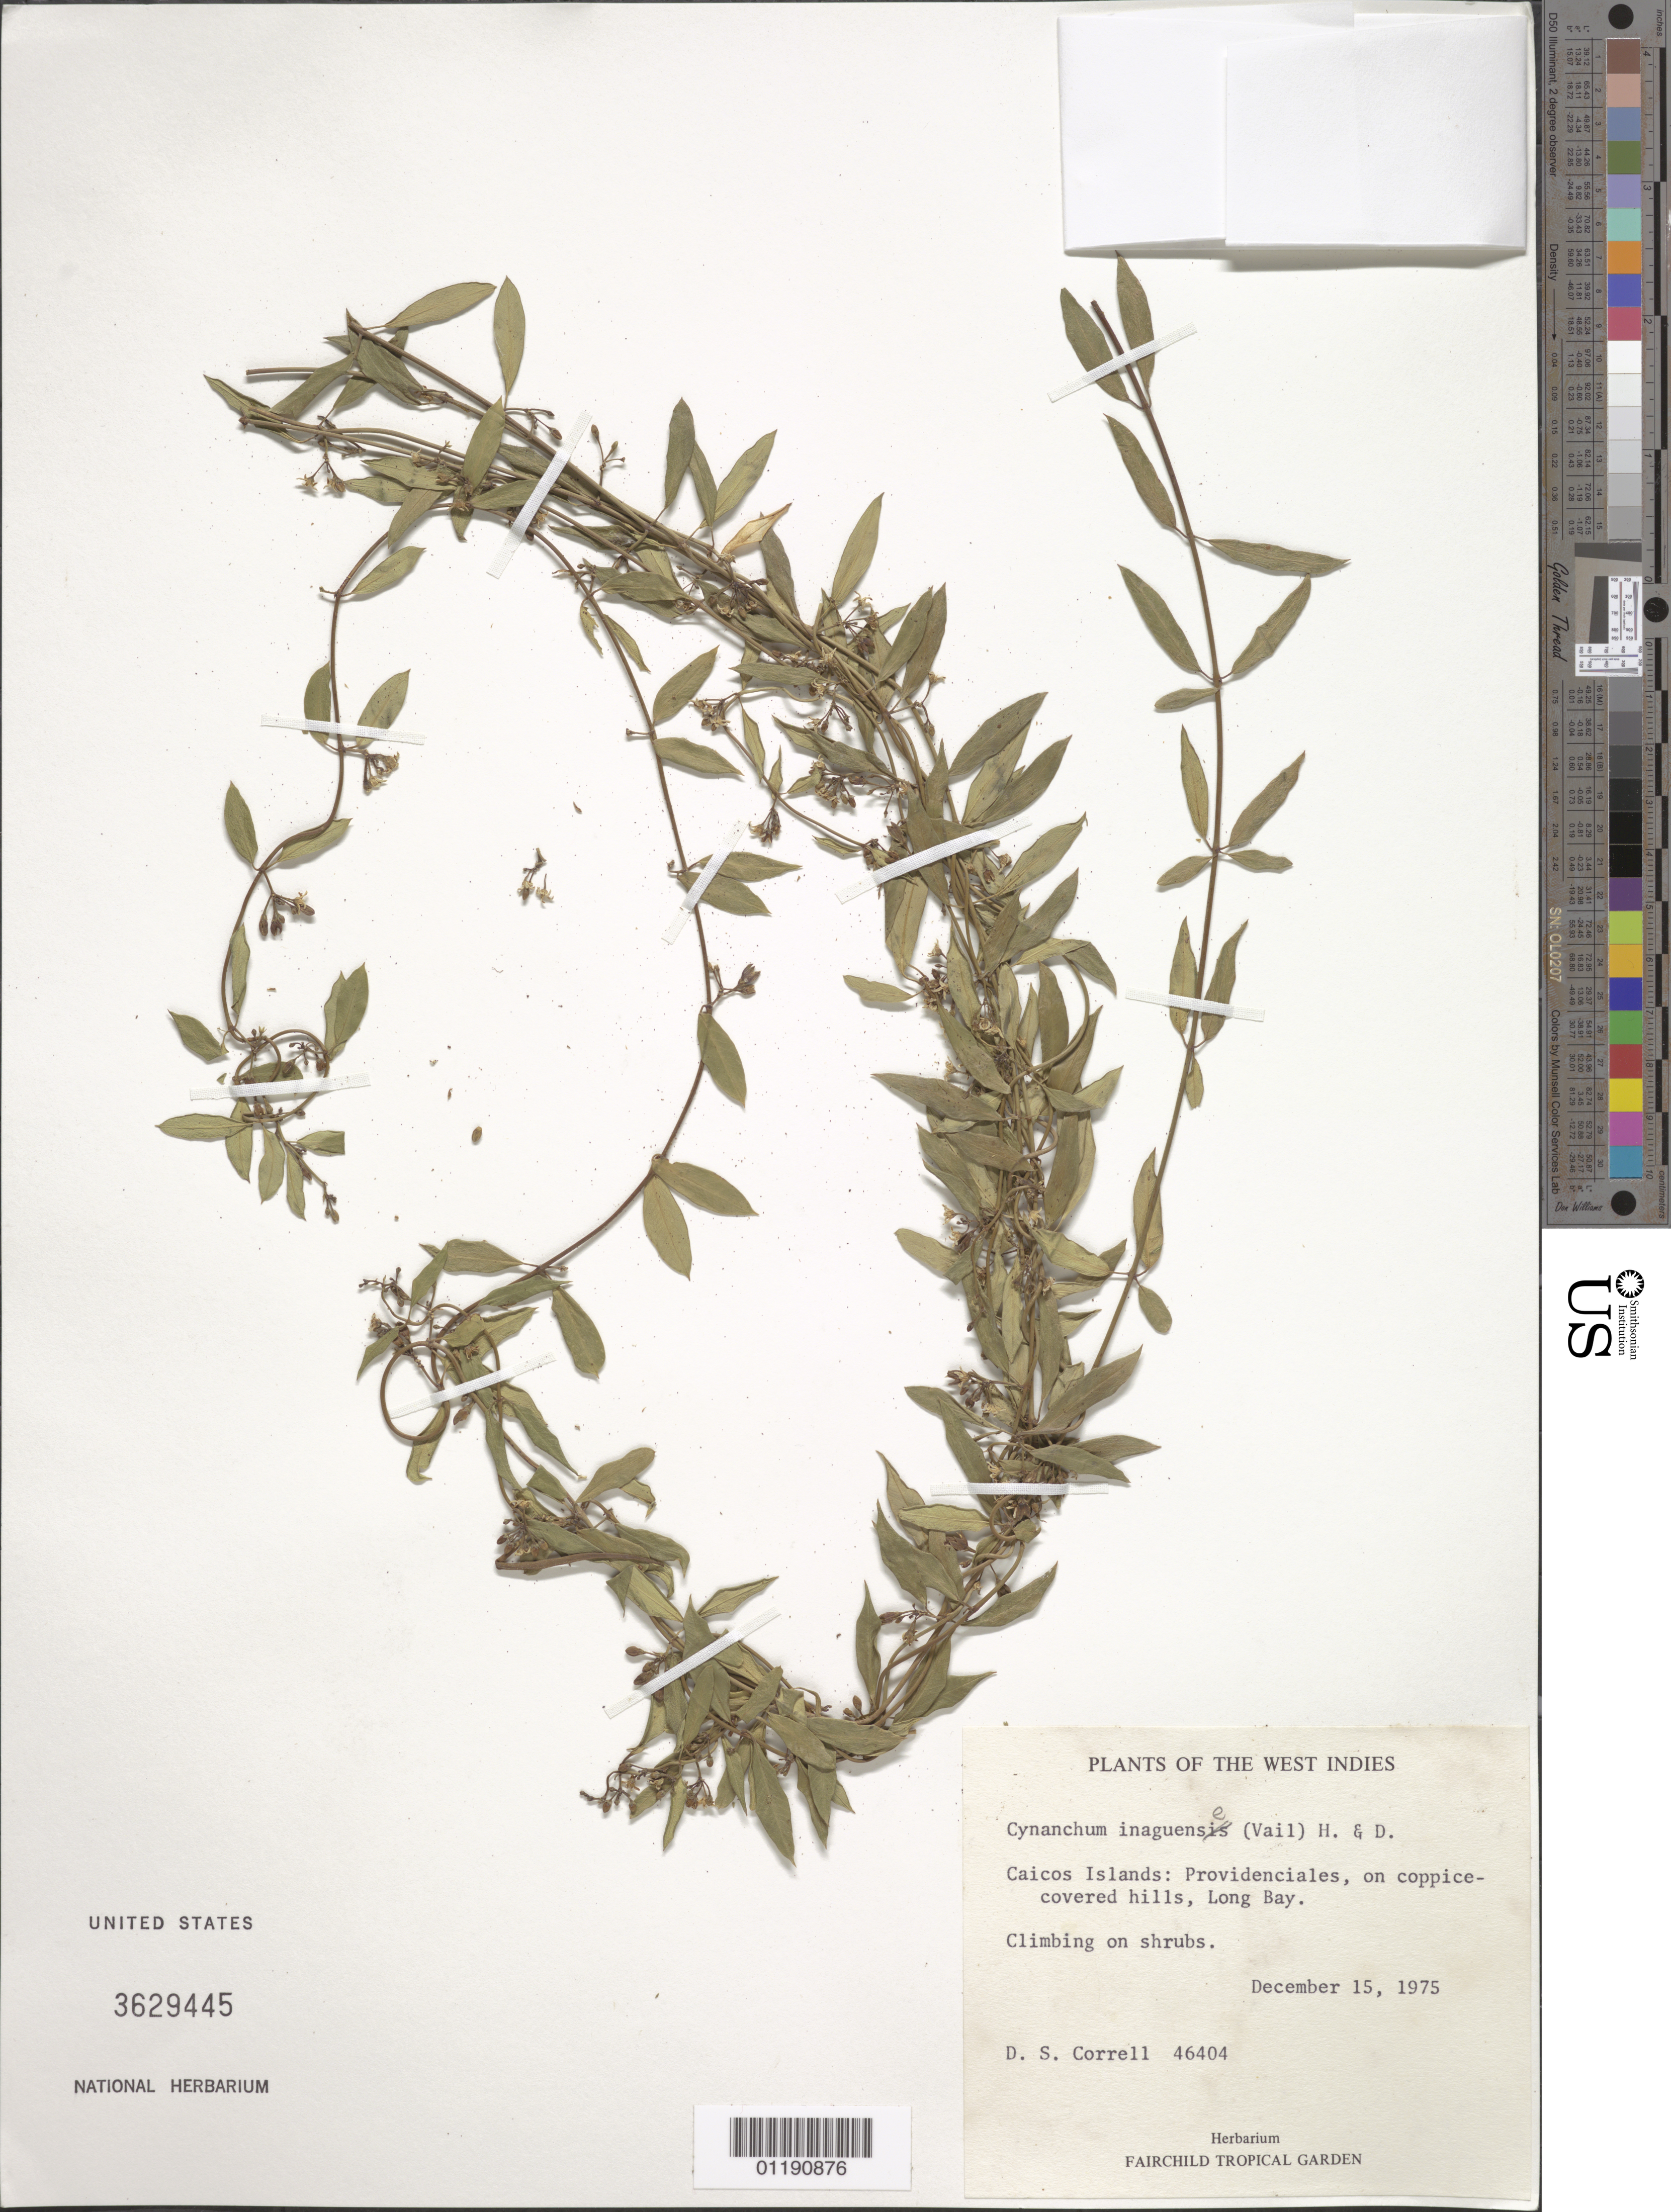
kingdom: Plantae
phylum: Tracheophyta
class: Magnoliopsida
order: Gentianales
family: Apocynaceae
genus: Cynanchum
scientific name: Cynanchum inaguense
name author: (Vail) R.A. Howard & Dunbar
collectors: D. S. Correll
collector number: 46404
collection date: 1975-12-15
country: Bahamas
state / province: Caicos Islands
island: Caicos Islands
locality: Caisos Islands: Providenciales, on coppice-covered hills, Long Bay.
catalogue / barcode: US 3629445